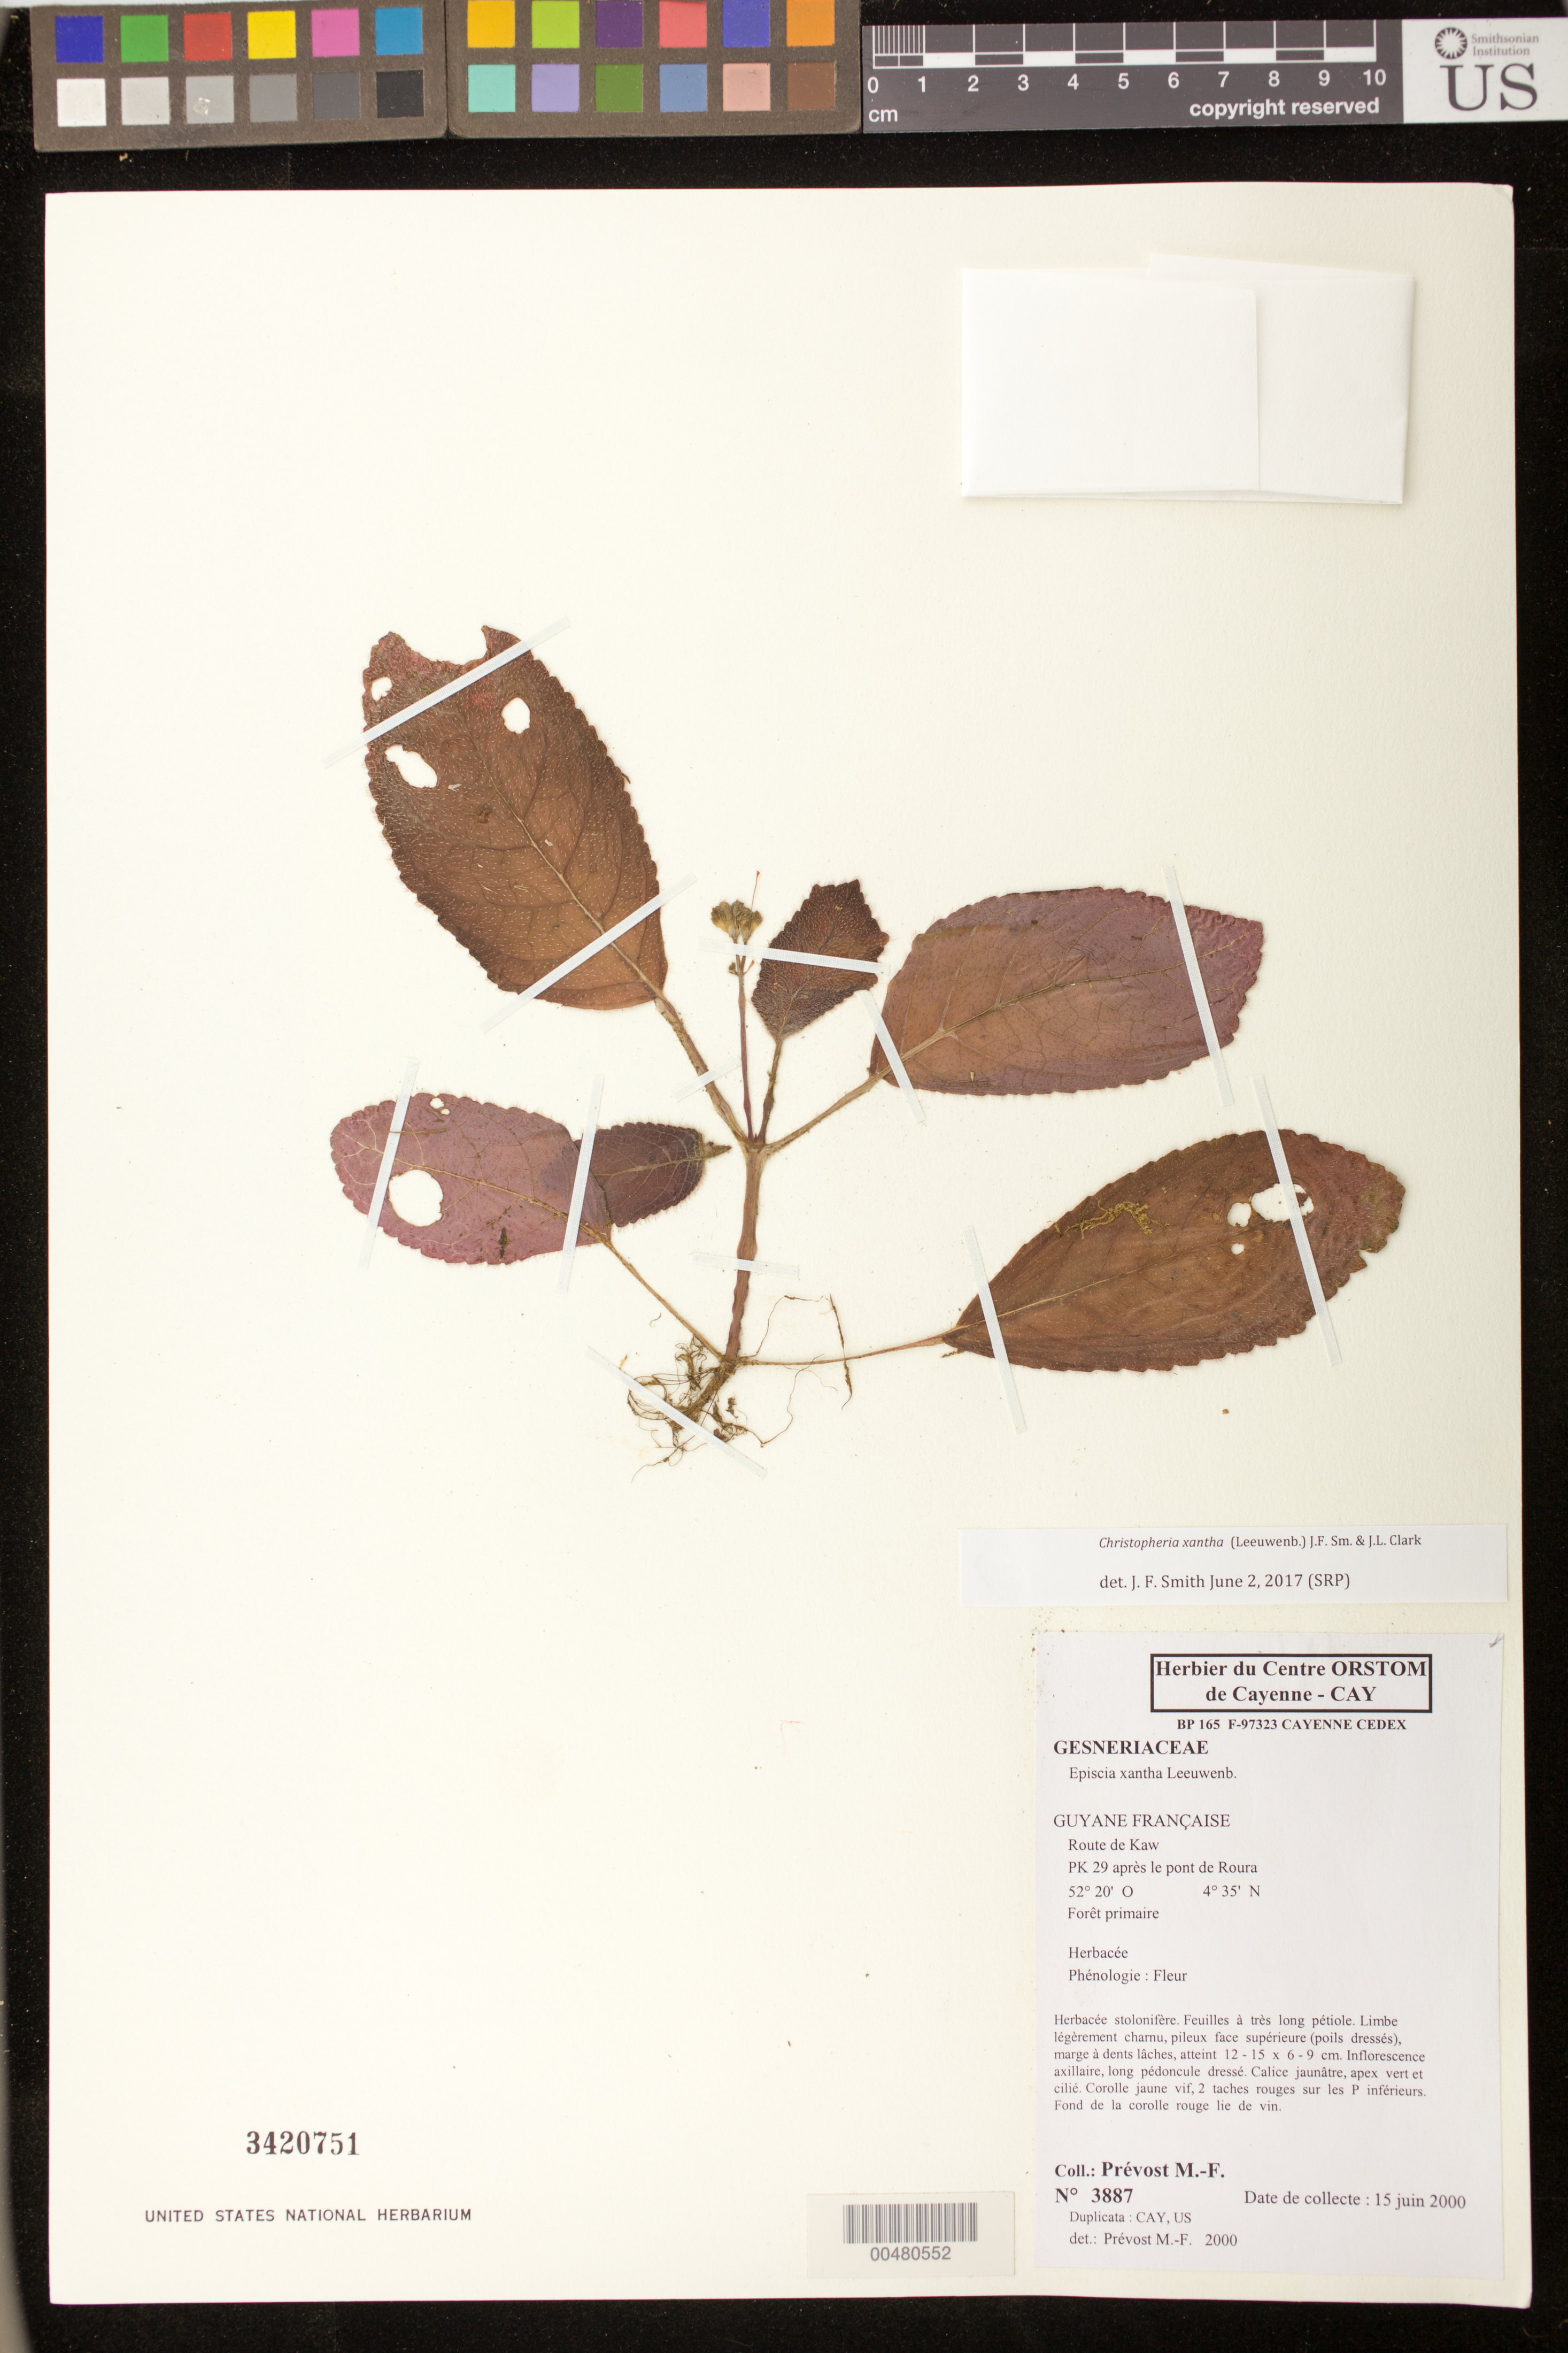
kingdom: Plantae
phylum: Tracheophyta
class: Magnoliopsida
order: Lamiales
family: Gesneriaceae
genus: Christopheria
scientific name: Christopheria xantha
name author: (Leeuwenb.) J.F. Sm. & J.L. Clark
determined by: Smith, J. F.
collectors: M.-F. Prévost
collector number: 3887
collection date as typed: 15 Jun 2000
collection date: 2000-06-15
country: French Guiana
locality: Route de Kaw, PK 29 après le pont de Roura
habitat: Forêt primaire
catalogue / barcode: US 3420751